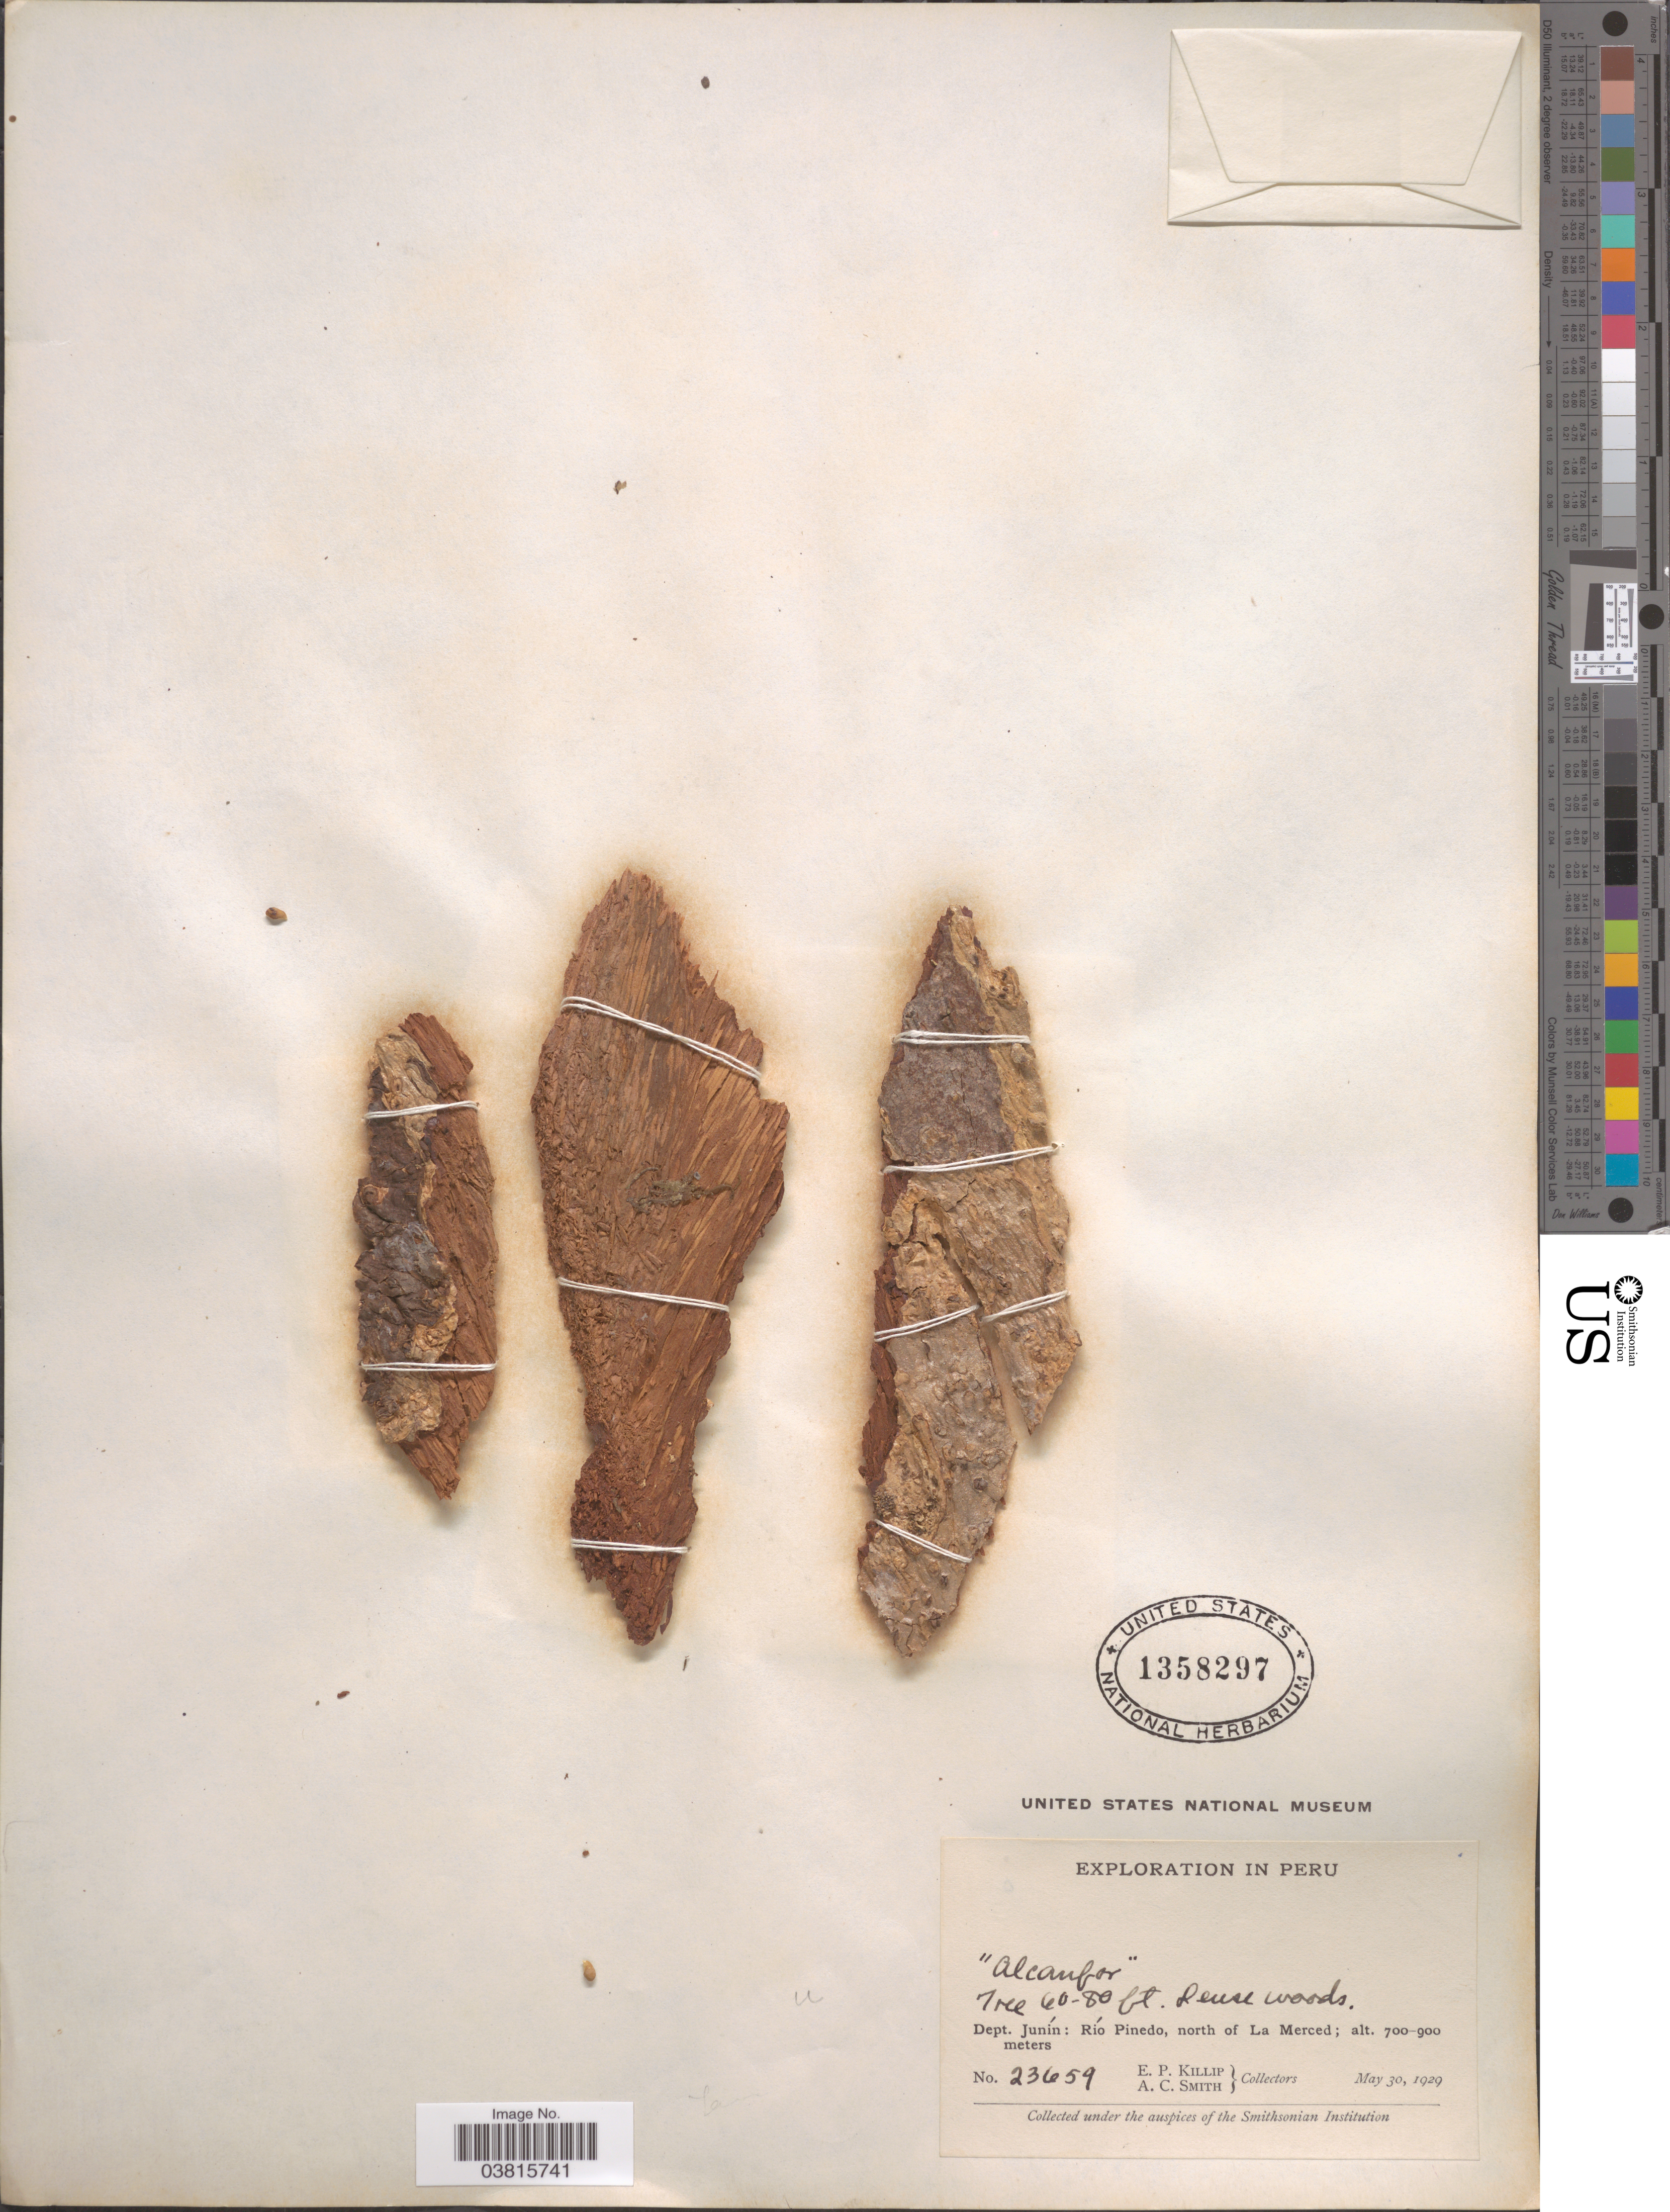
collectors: E. P. Killip & A. C. Smith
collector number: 23659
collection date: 1929-05-30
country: Peru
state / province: Junín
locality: Dept. Junín: Río Pinedo, north of La Merced.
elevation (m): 700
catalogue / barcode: US 1358297